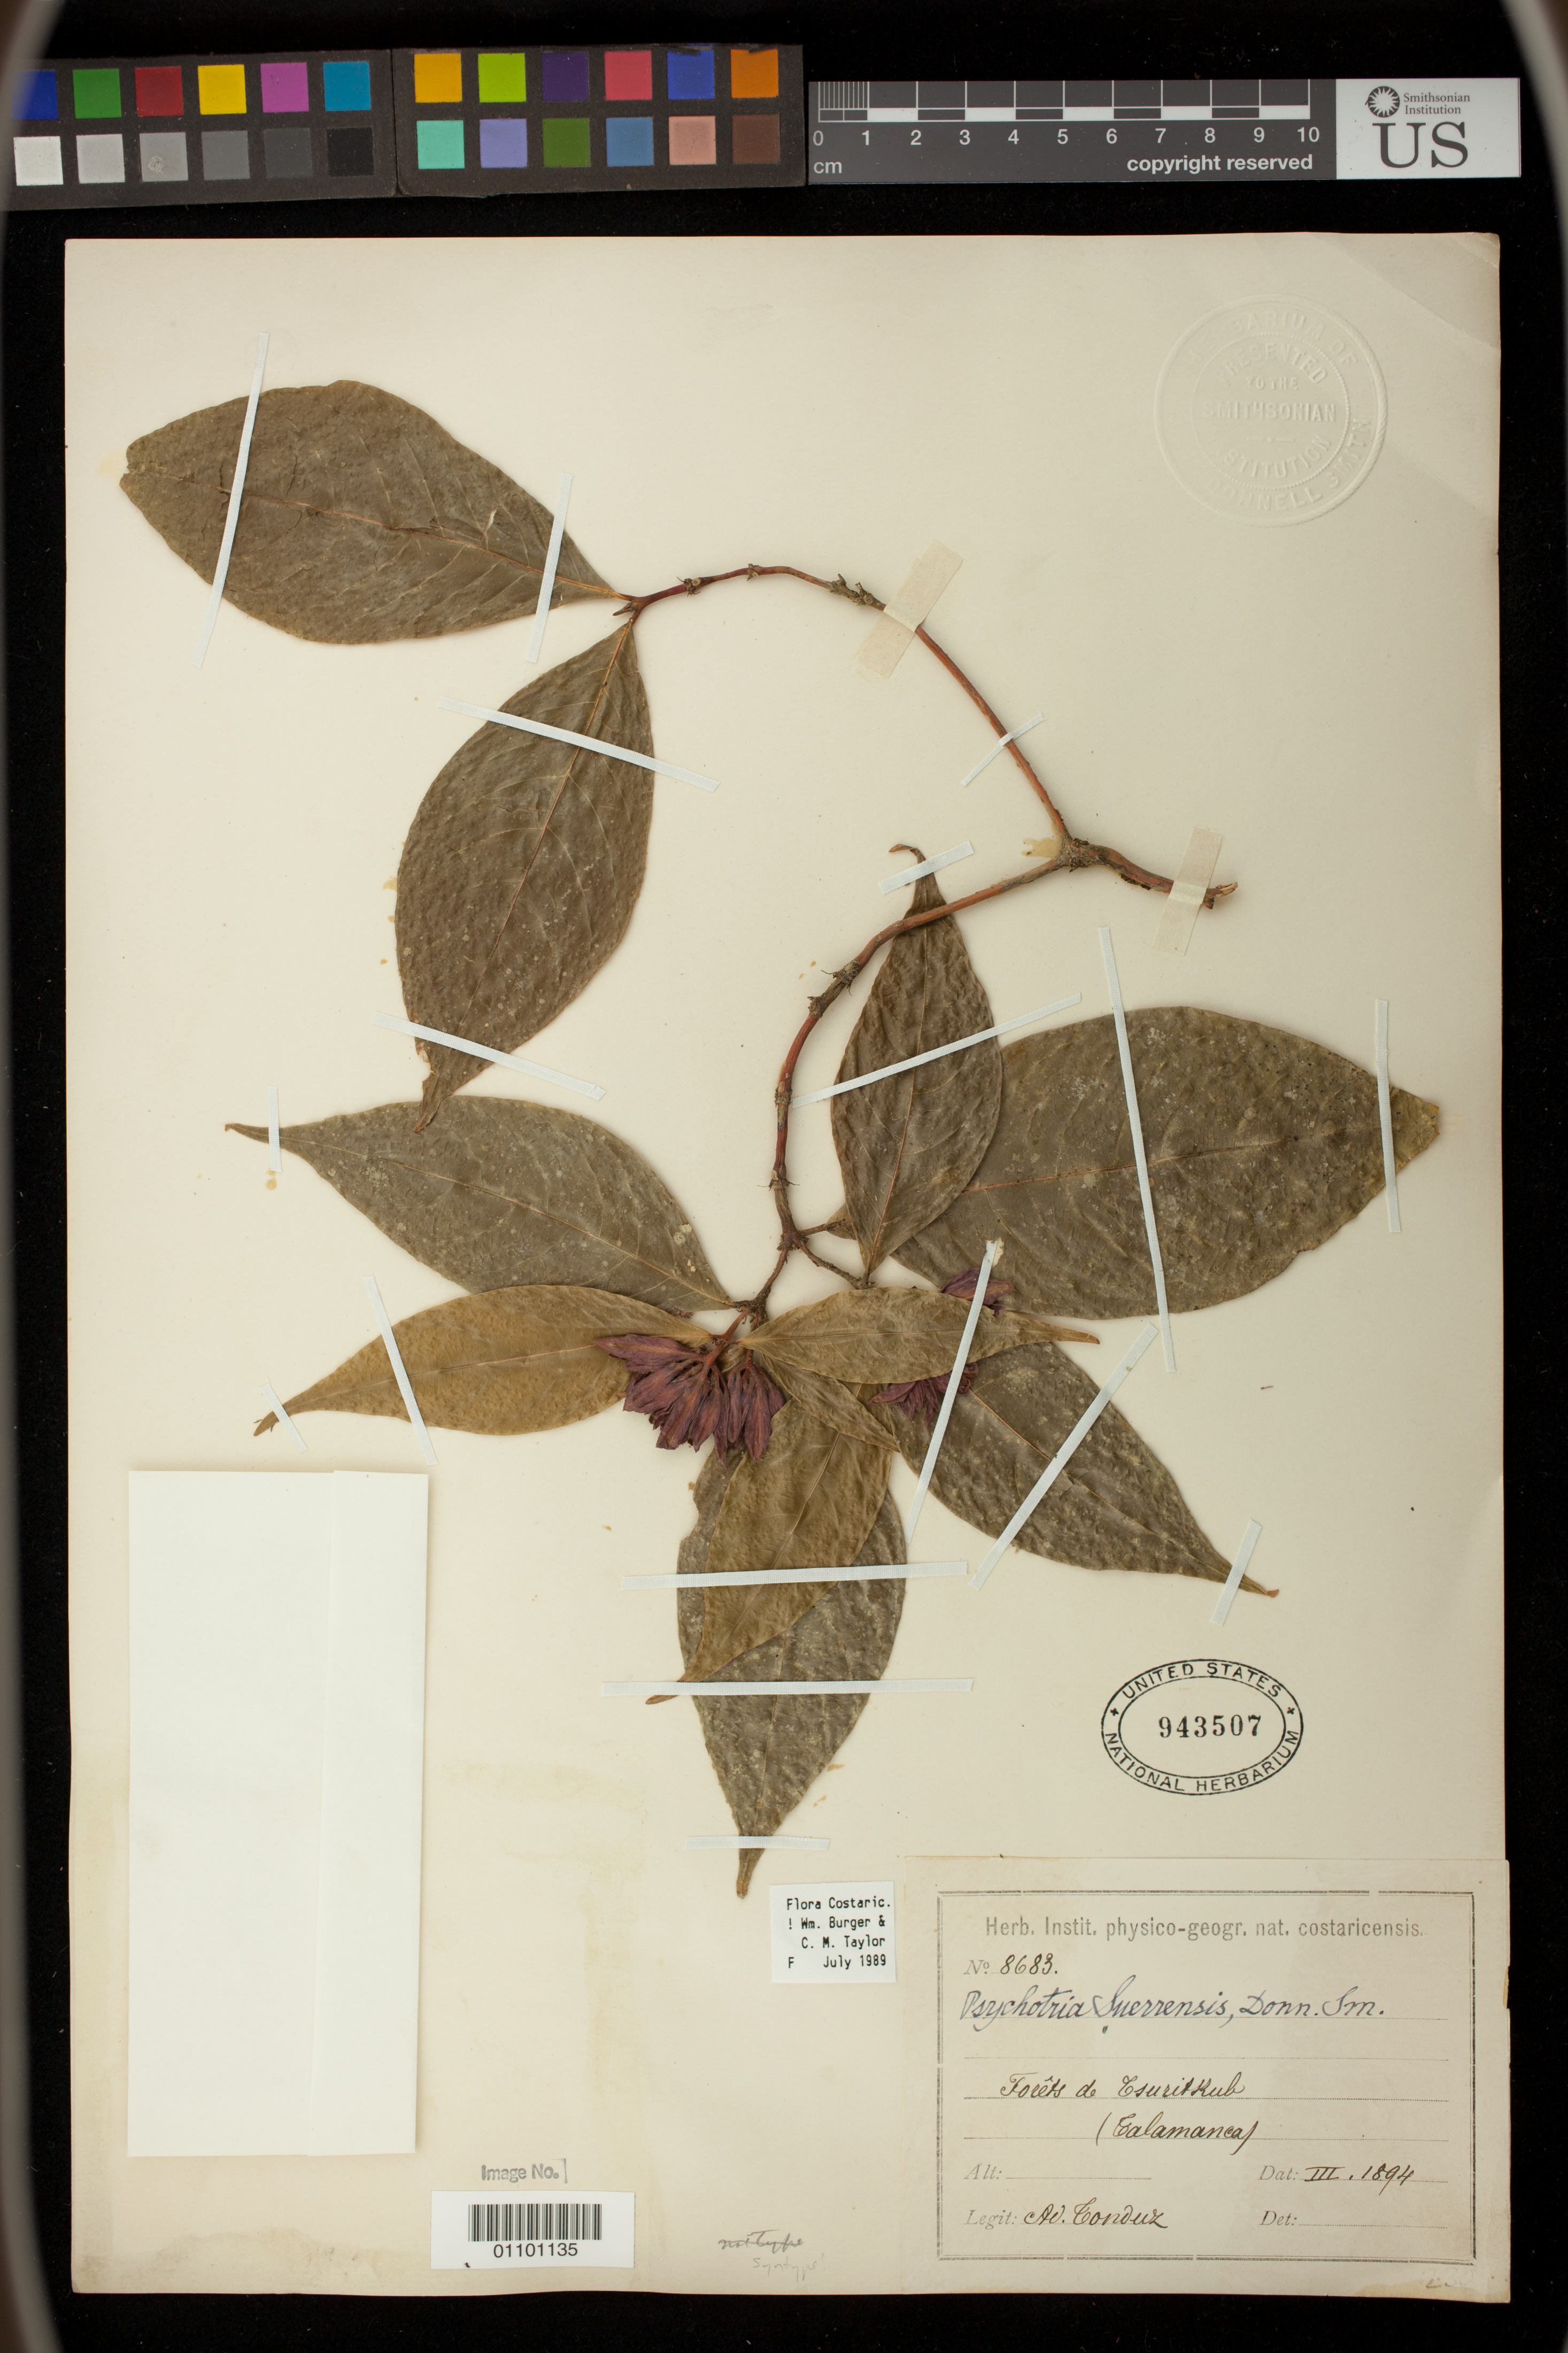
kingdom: Plantae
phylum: Tracheophyta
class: Magnoliopsida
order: Gentianales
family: Rubiaceae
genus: Psychotria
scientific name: Psychotria suerrensis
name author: Donn. Sm.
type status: Syntype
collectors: A. Tonduz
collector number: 8683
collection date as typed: Mar 1894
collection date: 1894-03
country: Costa Rica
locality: Tsuritkub, Talamanca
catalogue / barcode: US 943507